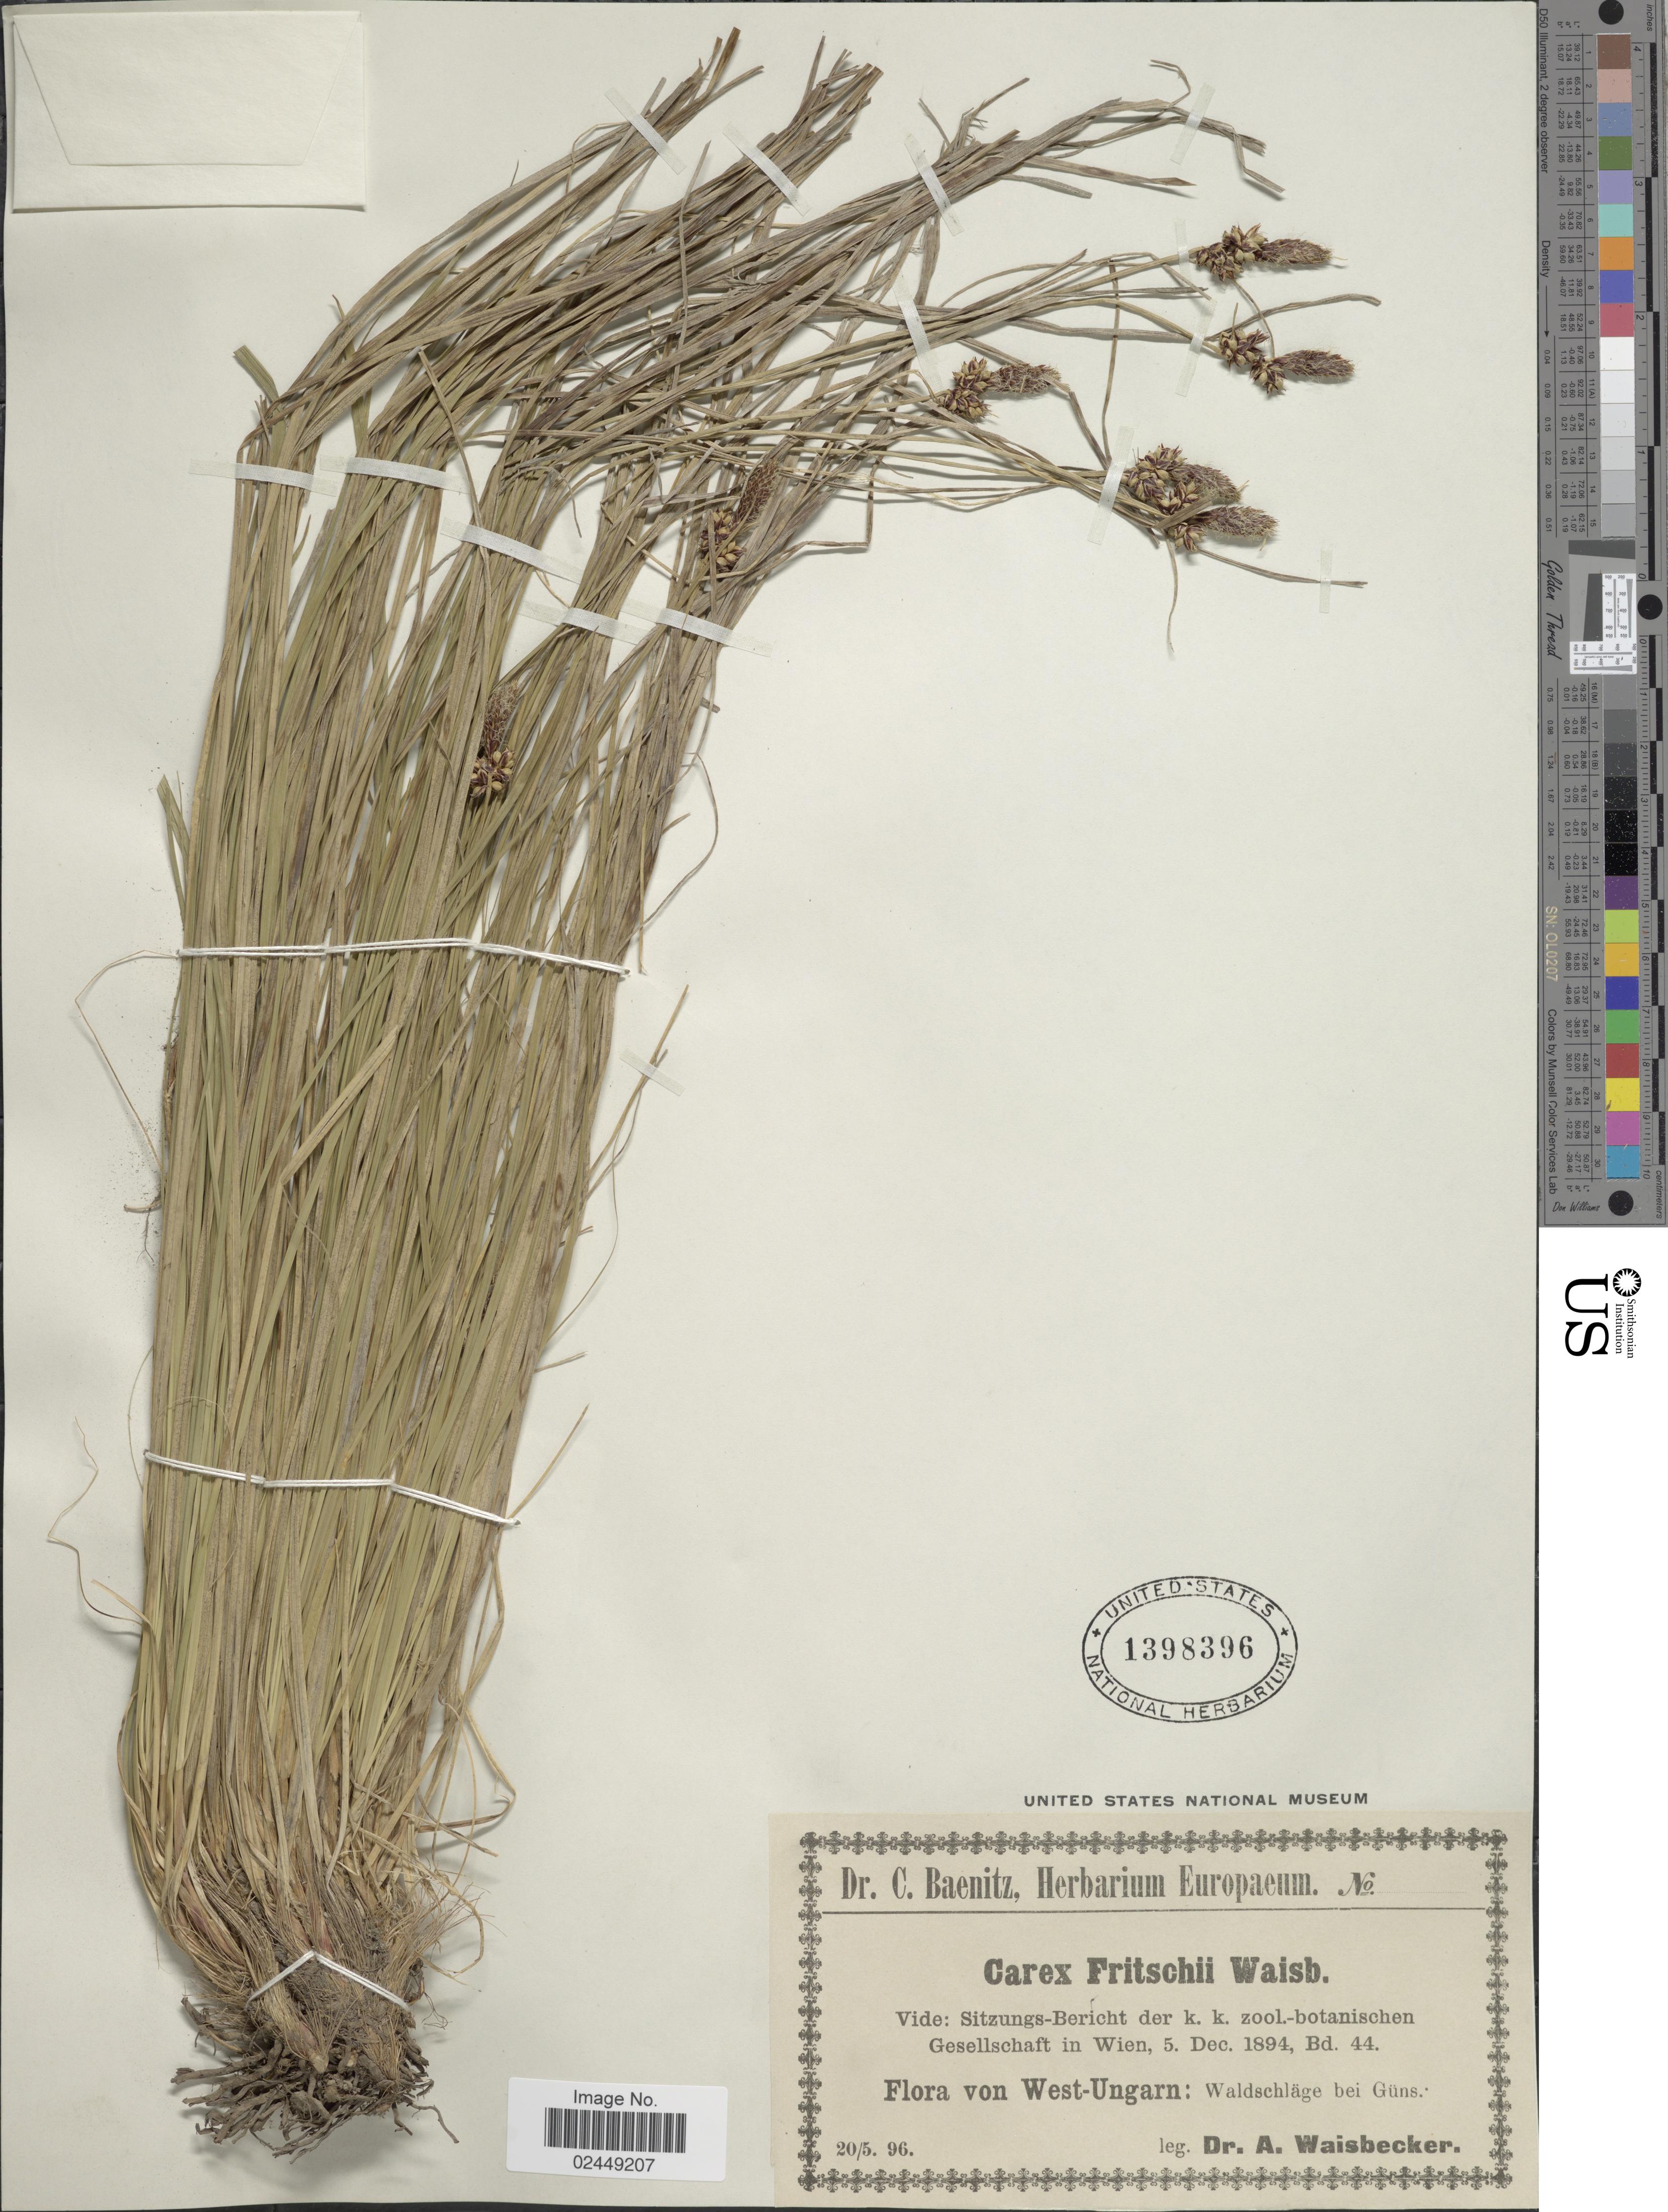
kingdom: Plantae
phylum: Tracheophyta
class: Liliopsida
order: Poales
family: Cyperaceae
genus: Carex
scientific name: Carex fritschii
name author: Waisb.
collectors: A. Waisbecker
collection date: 1896-05-20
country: Hungary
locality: West-Ungarn: Waldschläge bei Güns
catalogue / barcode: US 1398396